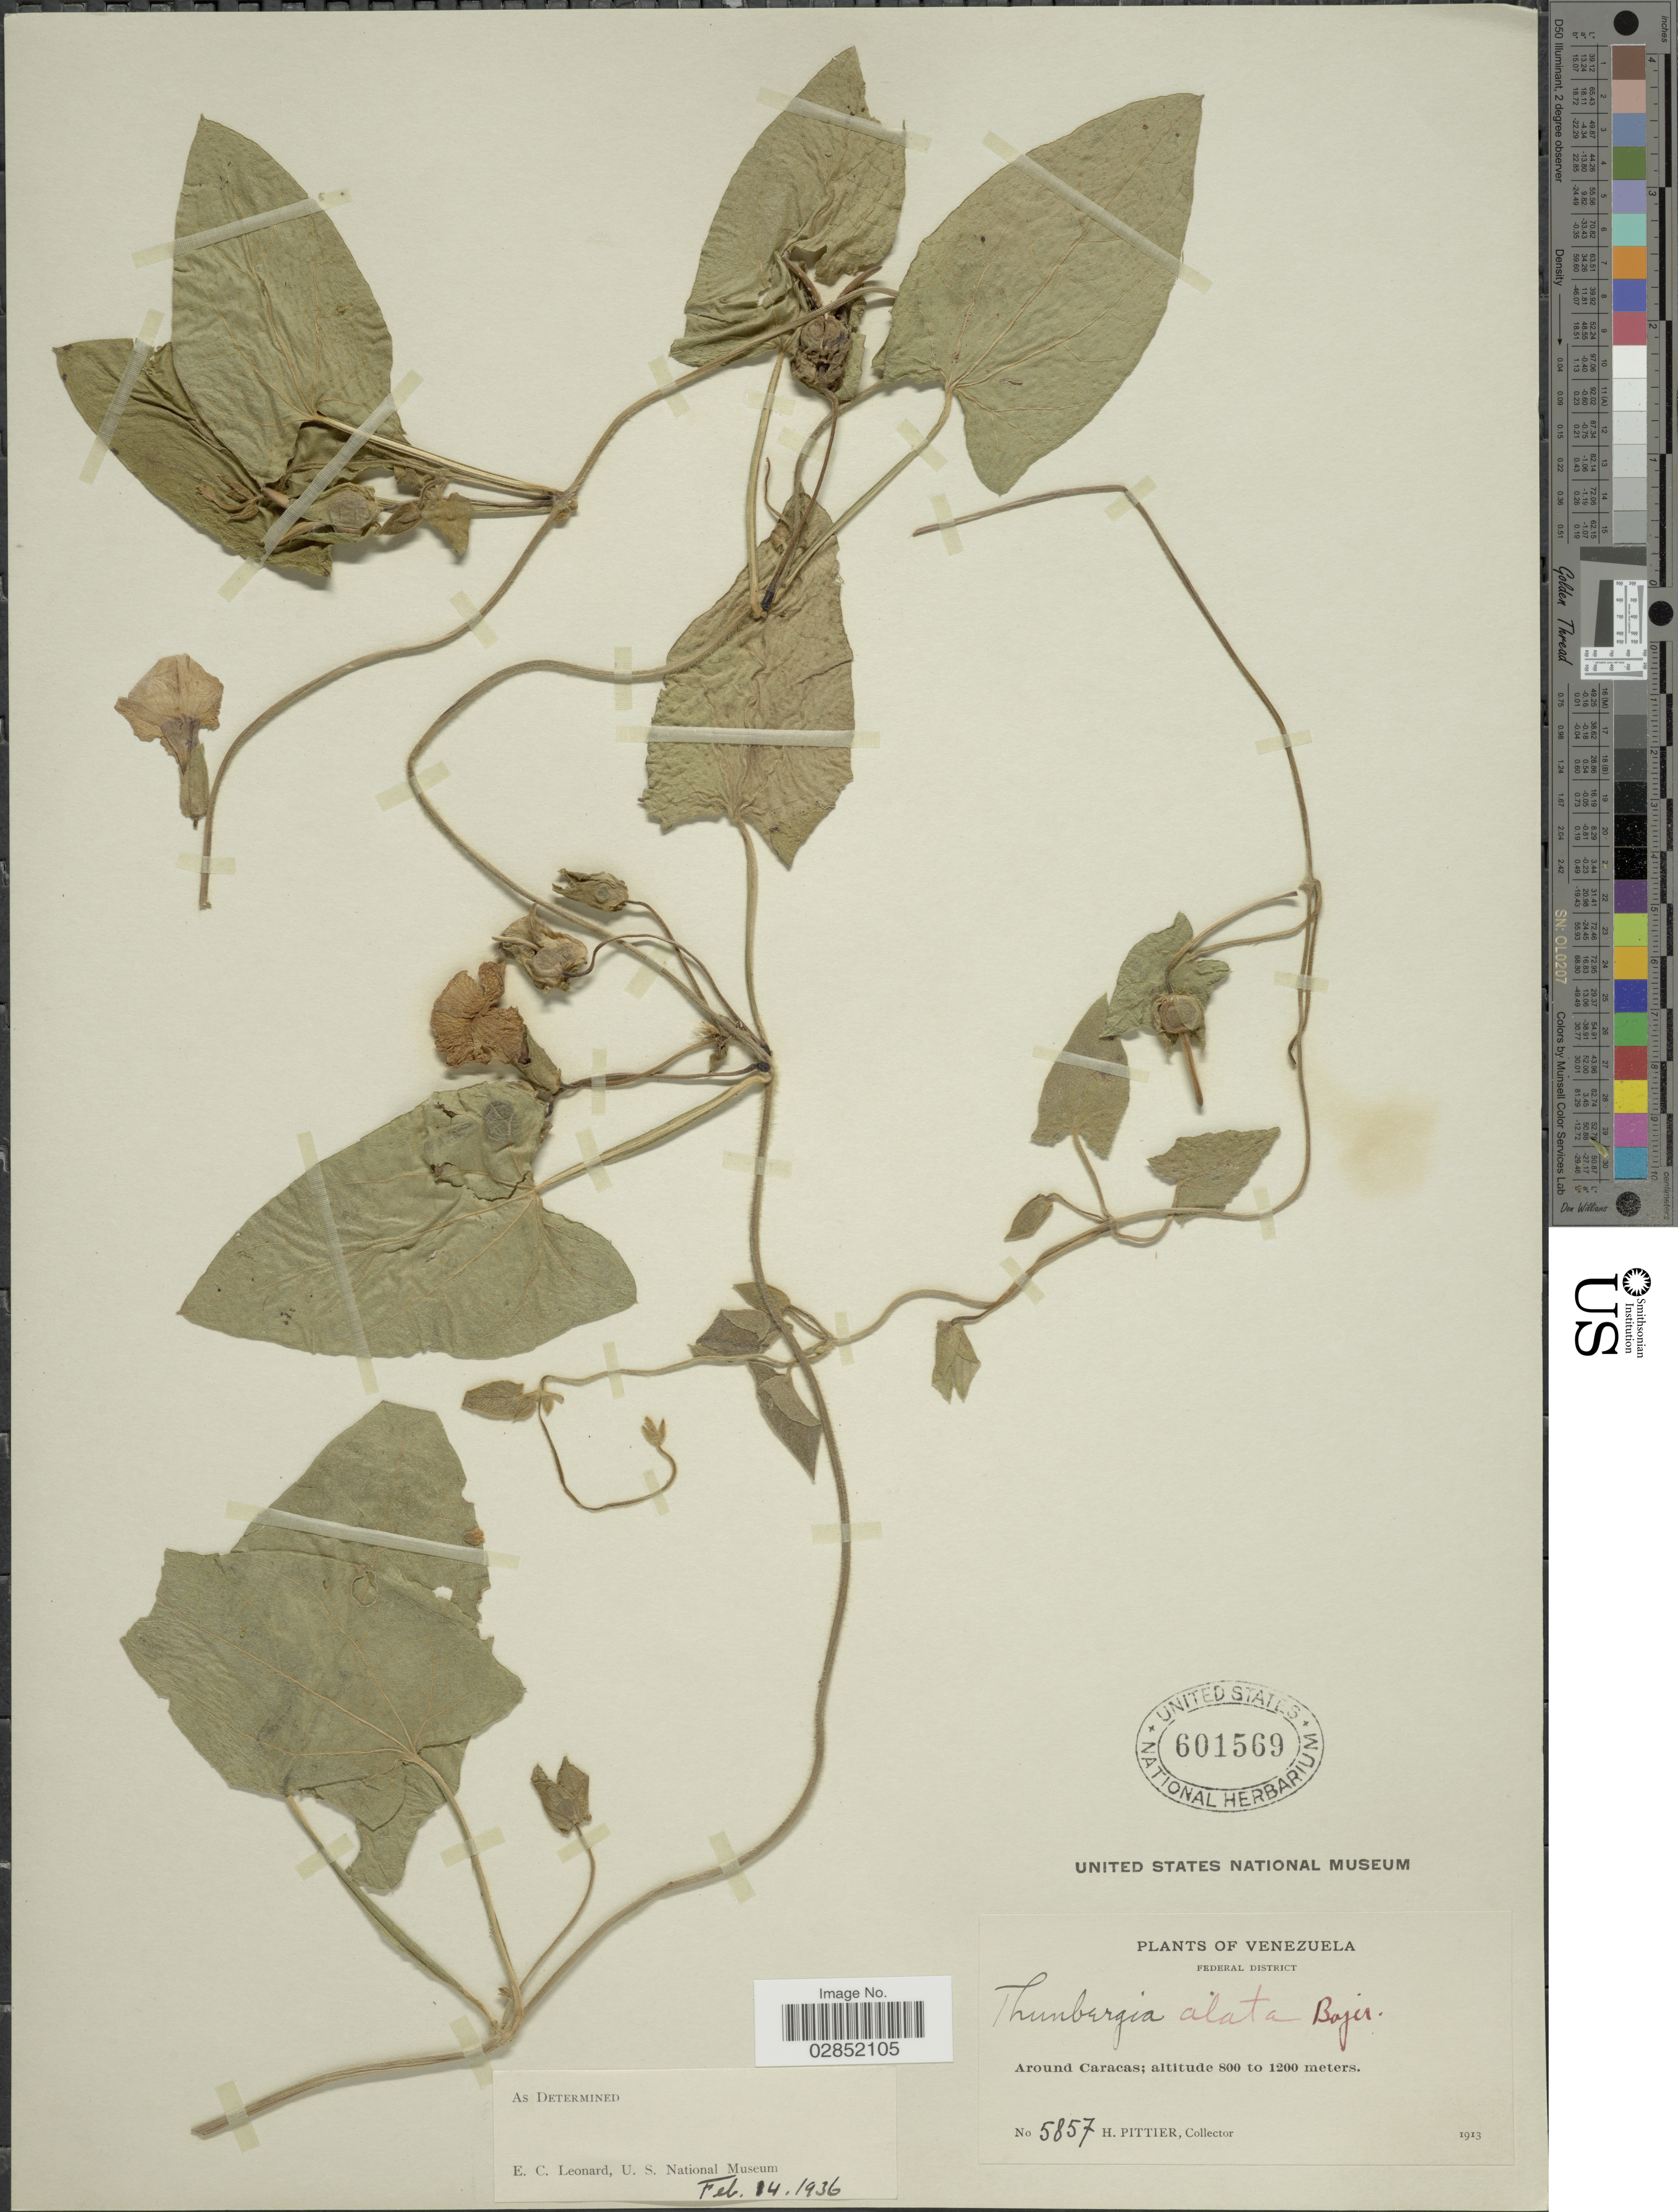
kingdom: Plantae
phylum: Tracheophyta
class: Magnoliopsida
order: Lamiales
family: Acanthaceae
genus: Thunbergia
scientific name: Thunbergia alata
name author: Bojer ex Sims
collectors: H. F. Pittier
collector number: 5857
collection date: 1913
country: Venezuela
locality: Federal District. Around Caracas.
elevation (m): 800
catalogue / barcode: US 601569